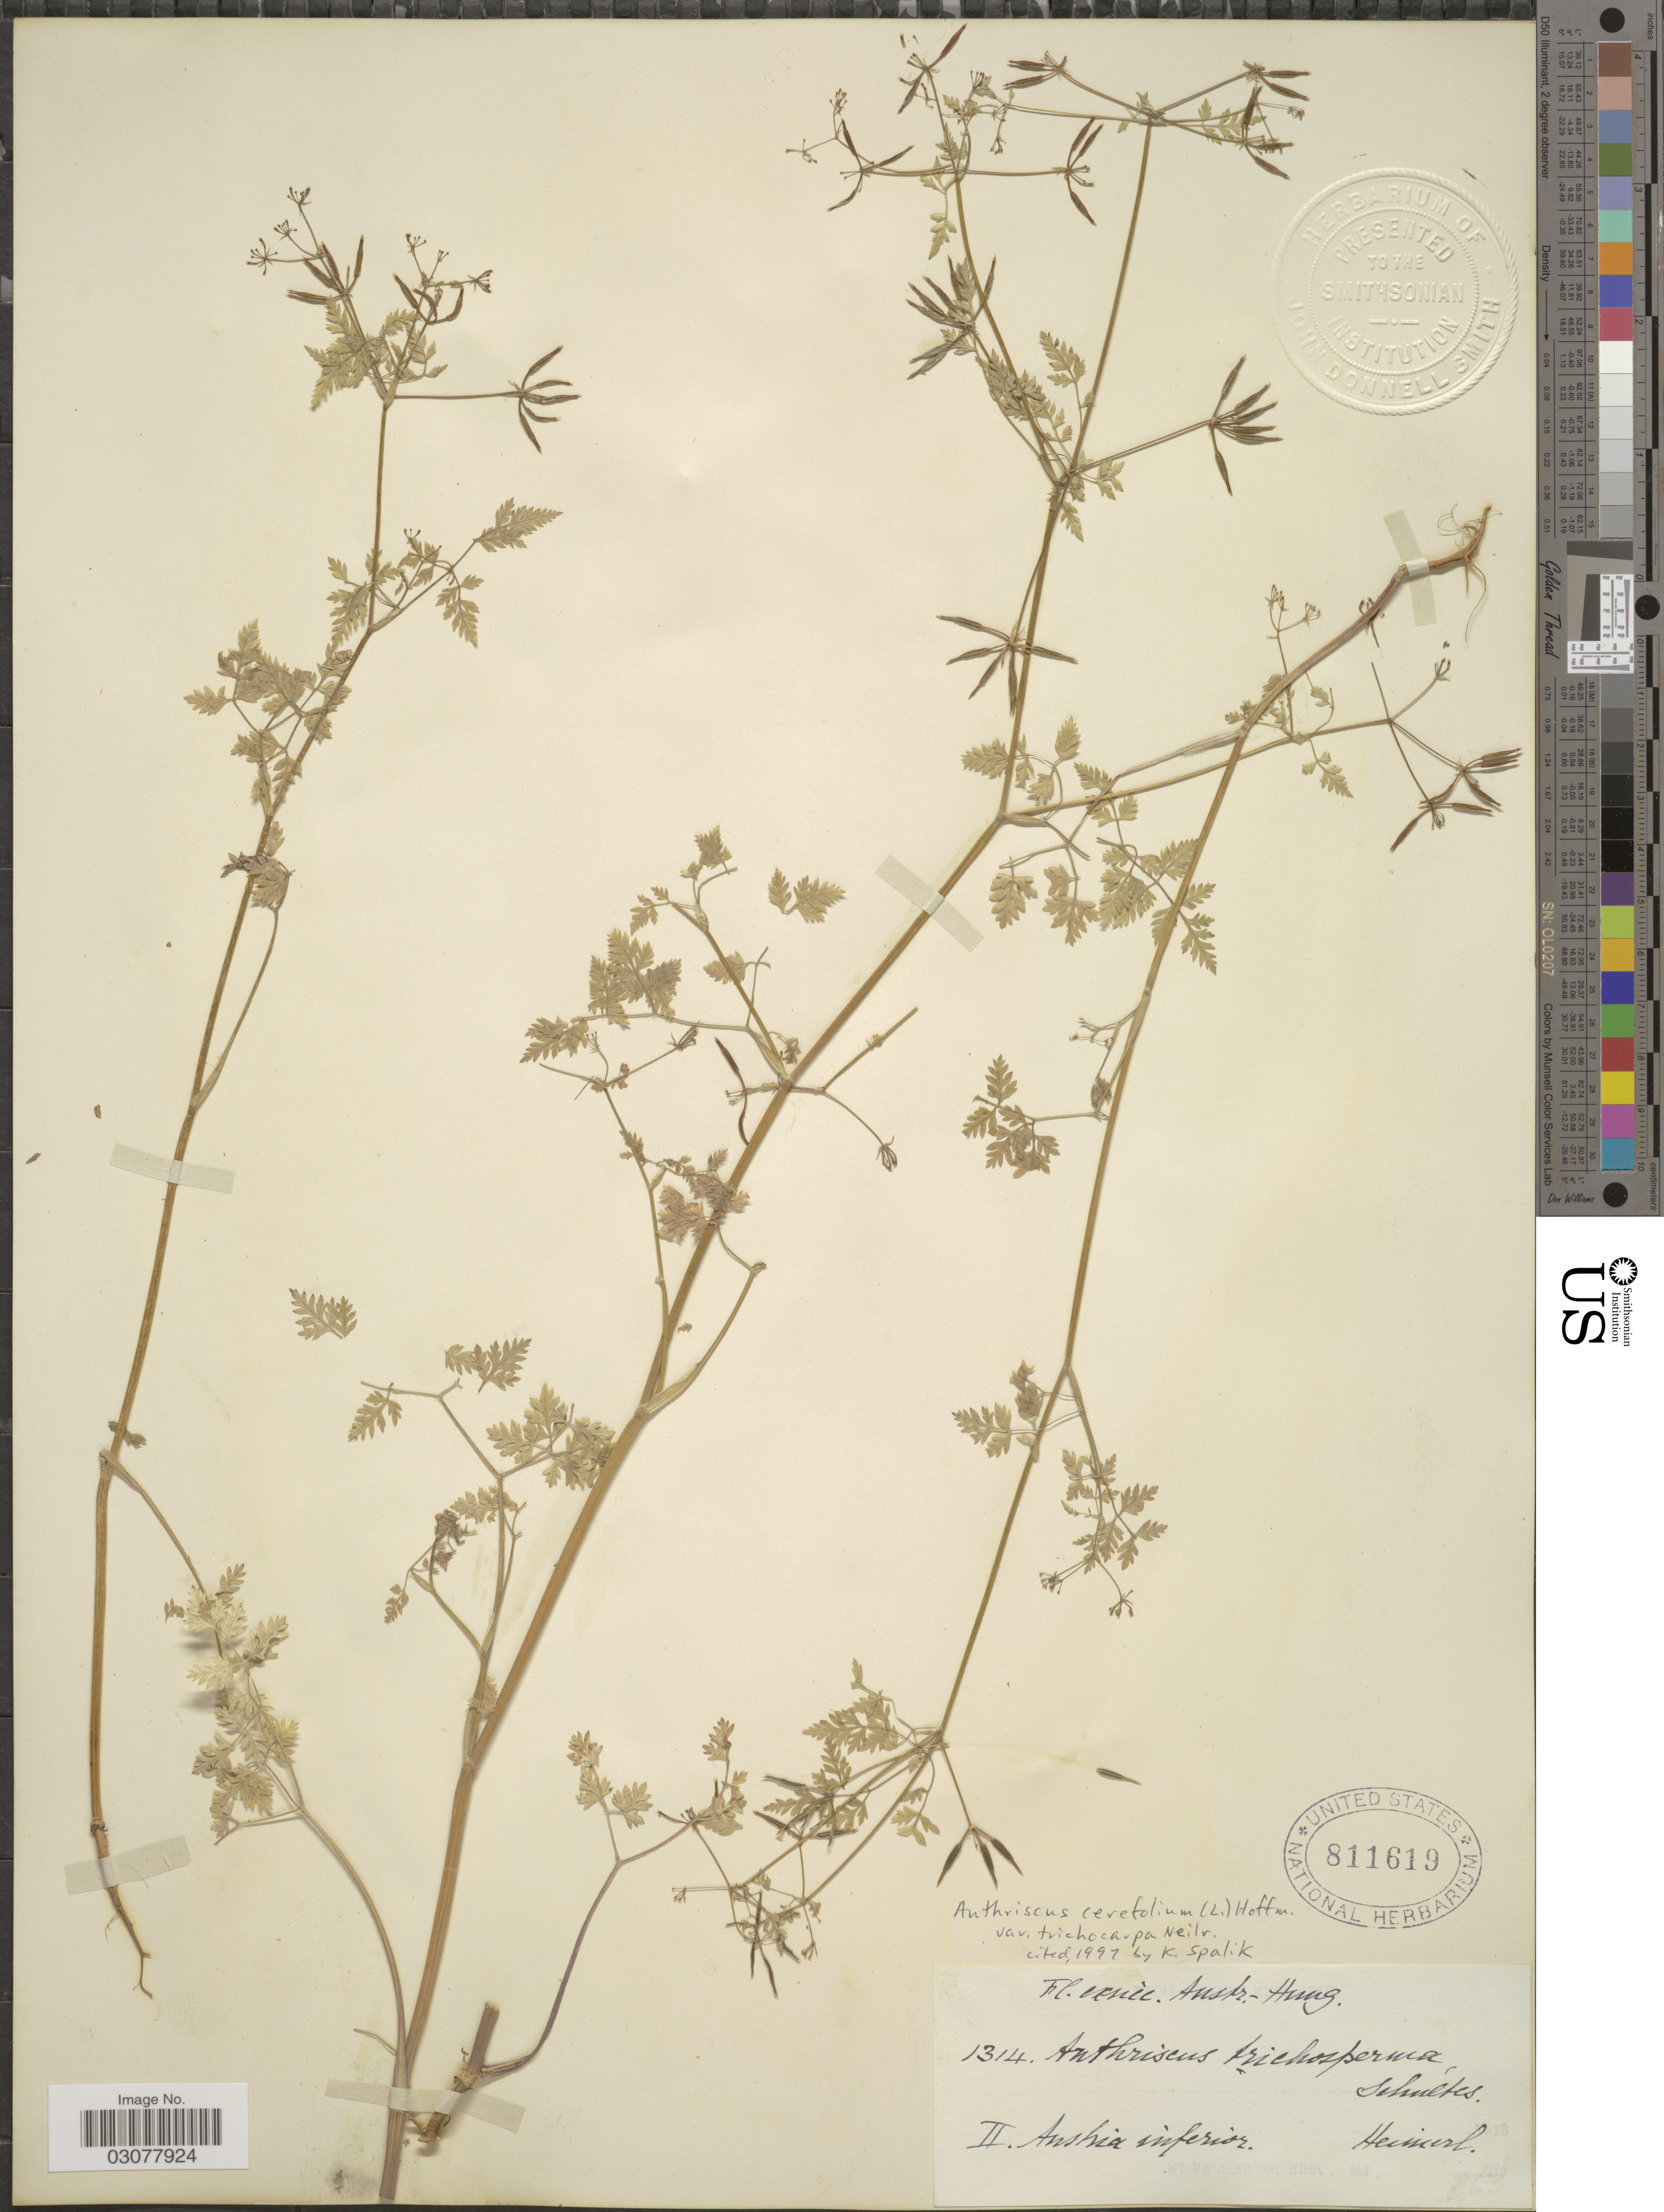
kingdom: Plantae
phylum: Tracheophyta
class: Magnoliopsida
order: Apiales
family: Apiaceae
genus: Anthriscus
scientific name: Anthriscus cerefolium var. trichocarpus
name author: Neilr.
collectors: Heimerl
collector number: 1314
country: Austria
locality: II. Austria inferior.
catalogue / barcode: US 811619